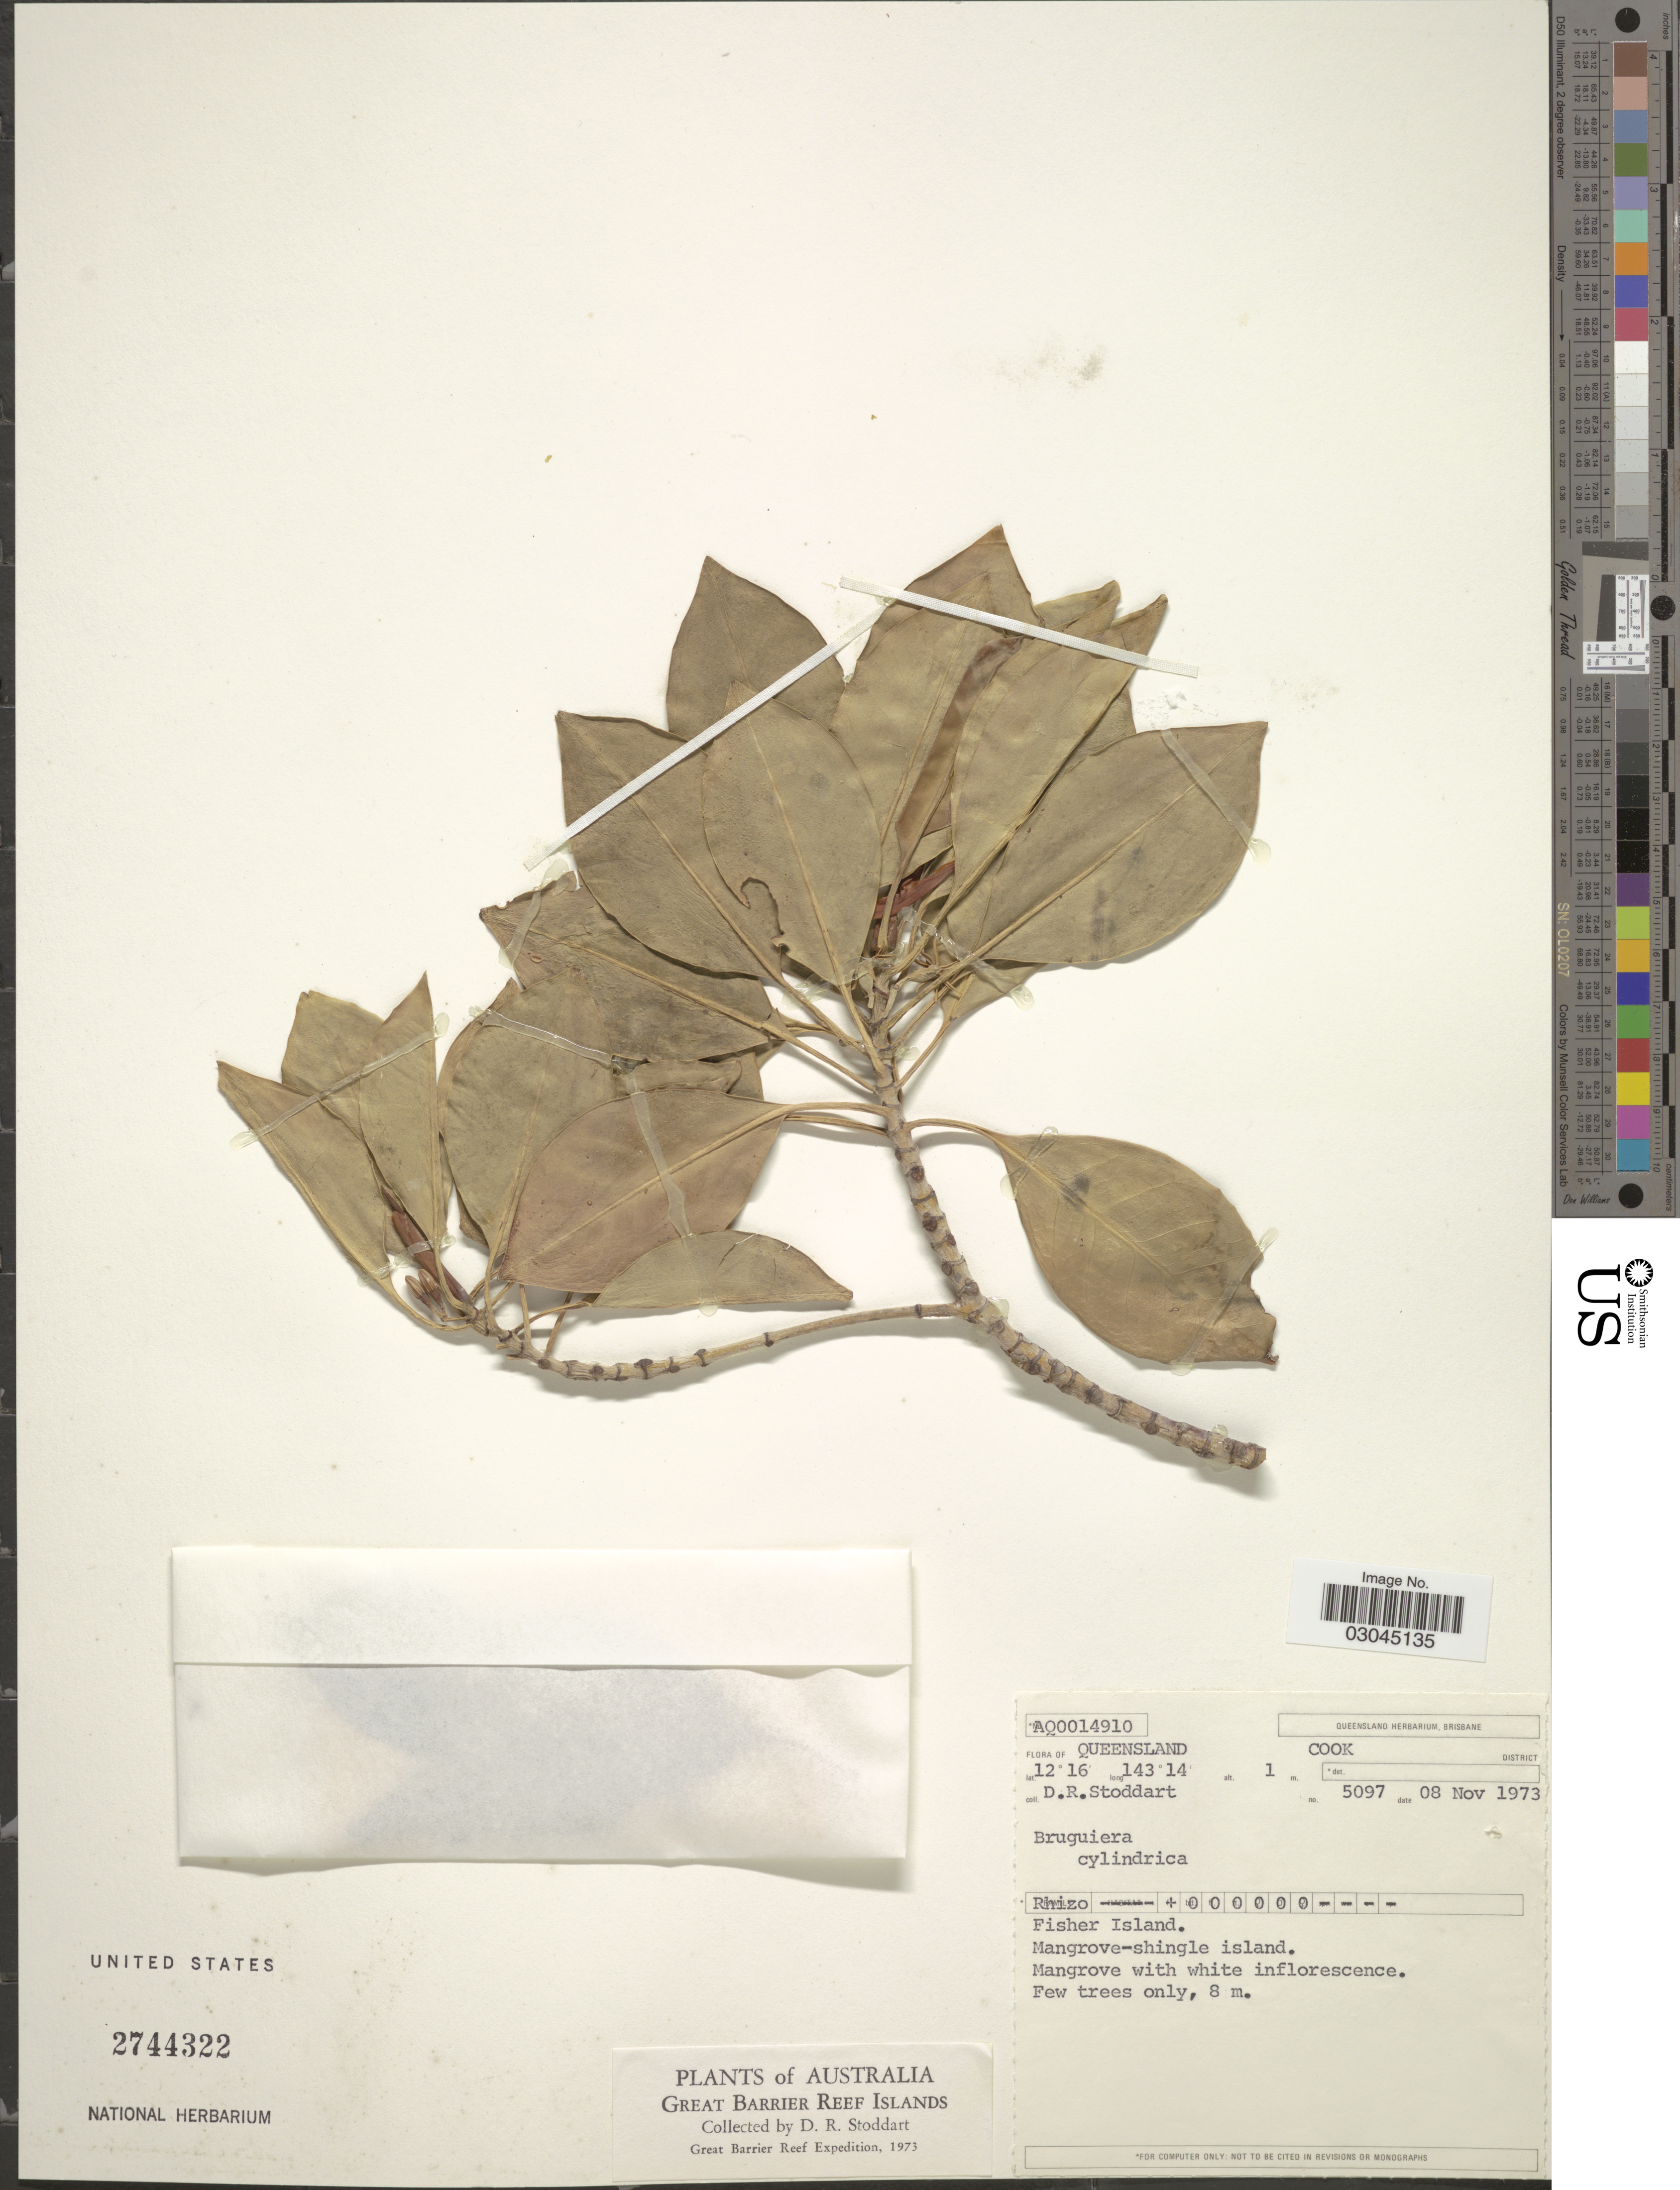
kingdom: Plantae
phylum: Tracheophyta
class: Magnoliopsida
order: Malpighiales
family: Rhizophoraceae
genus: Bruguiera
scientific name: Bruguiera cylindrica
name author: (L.) Blume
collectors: D. R. Stoddart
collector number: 5097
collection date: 1973-11-08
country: Australia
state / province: Queensland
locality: Cook District. Fisher Island. Great Barrier Reef Islands. Great Barrier Reef.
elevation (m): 1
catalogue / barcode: US 2744322